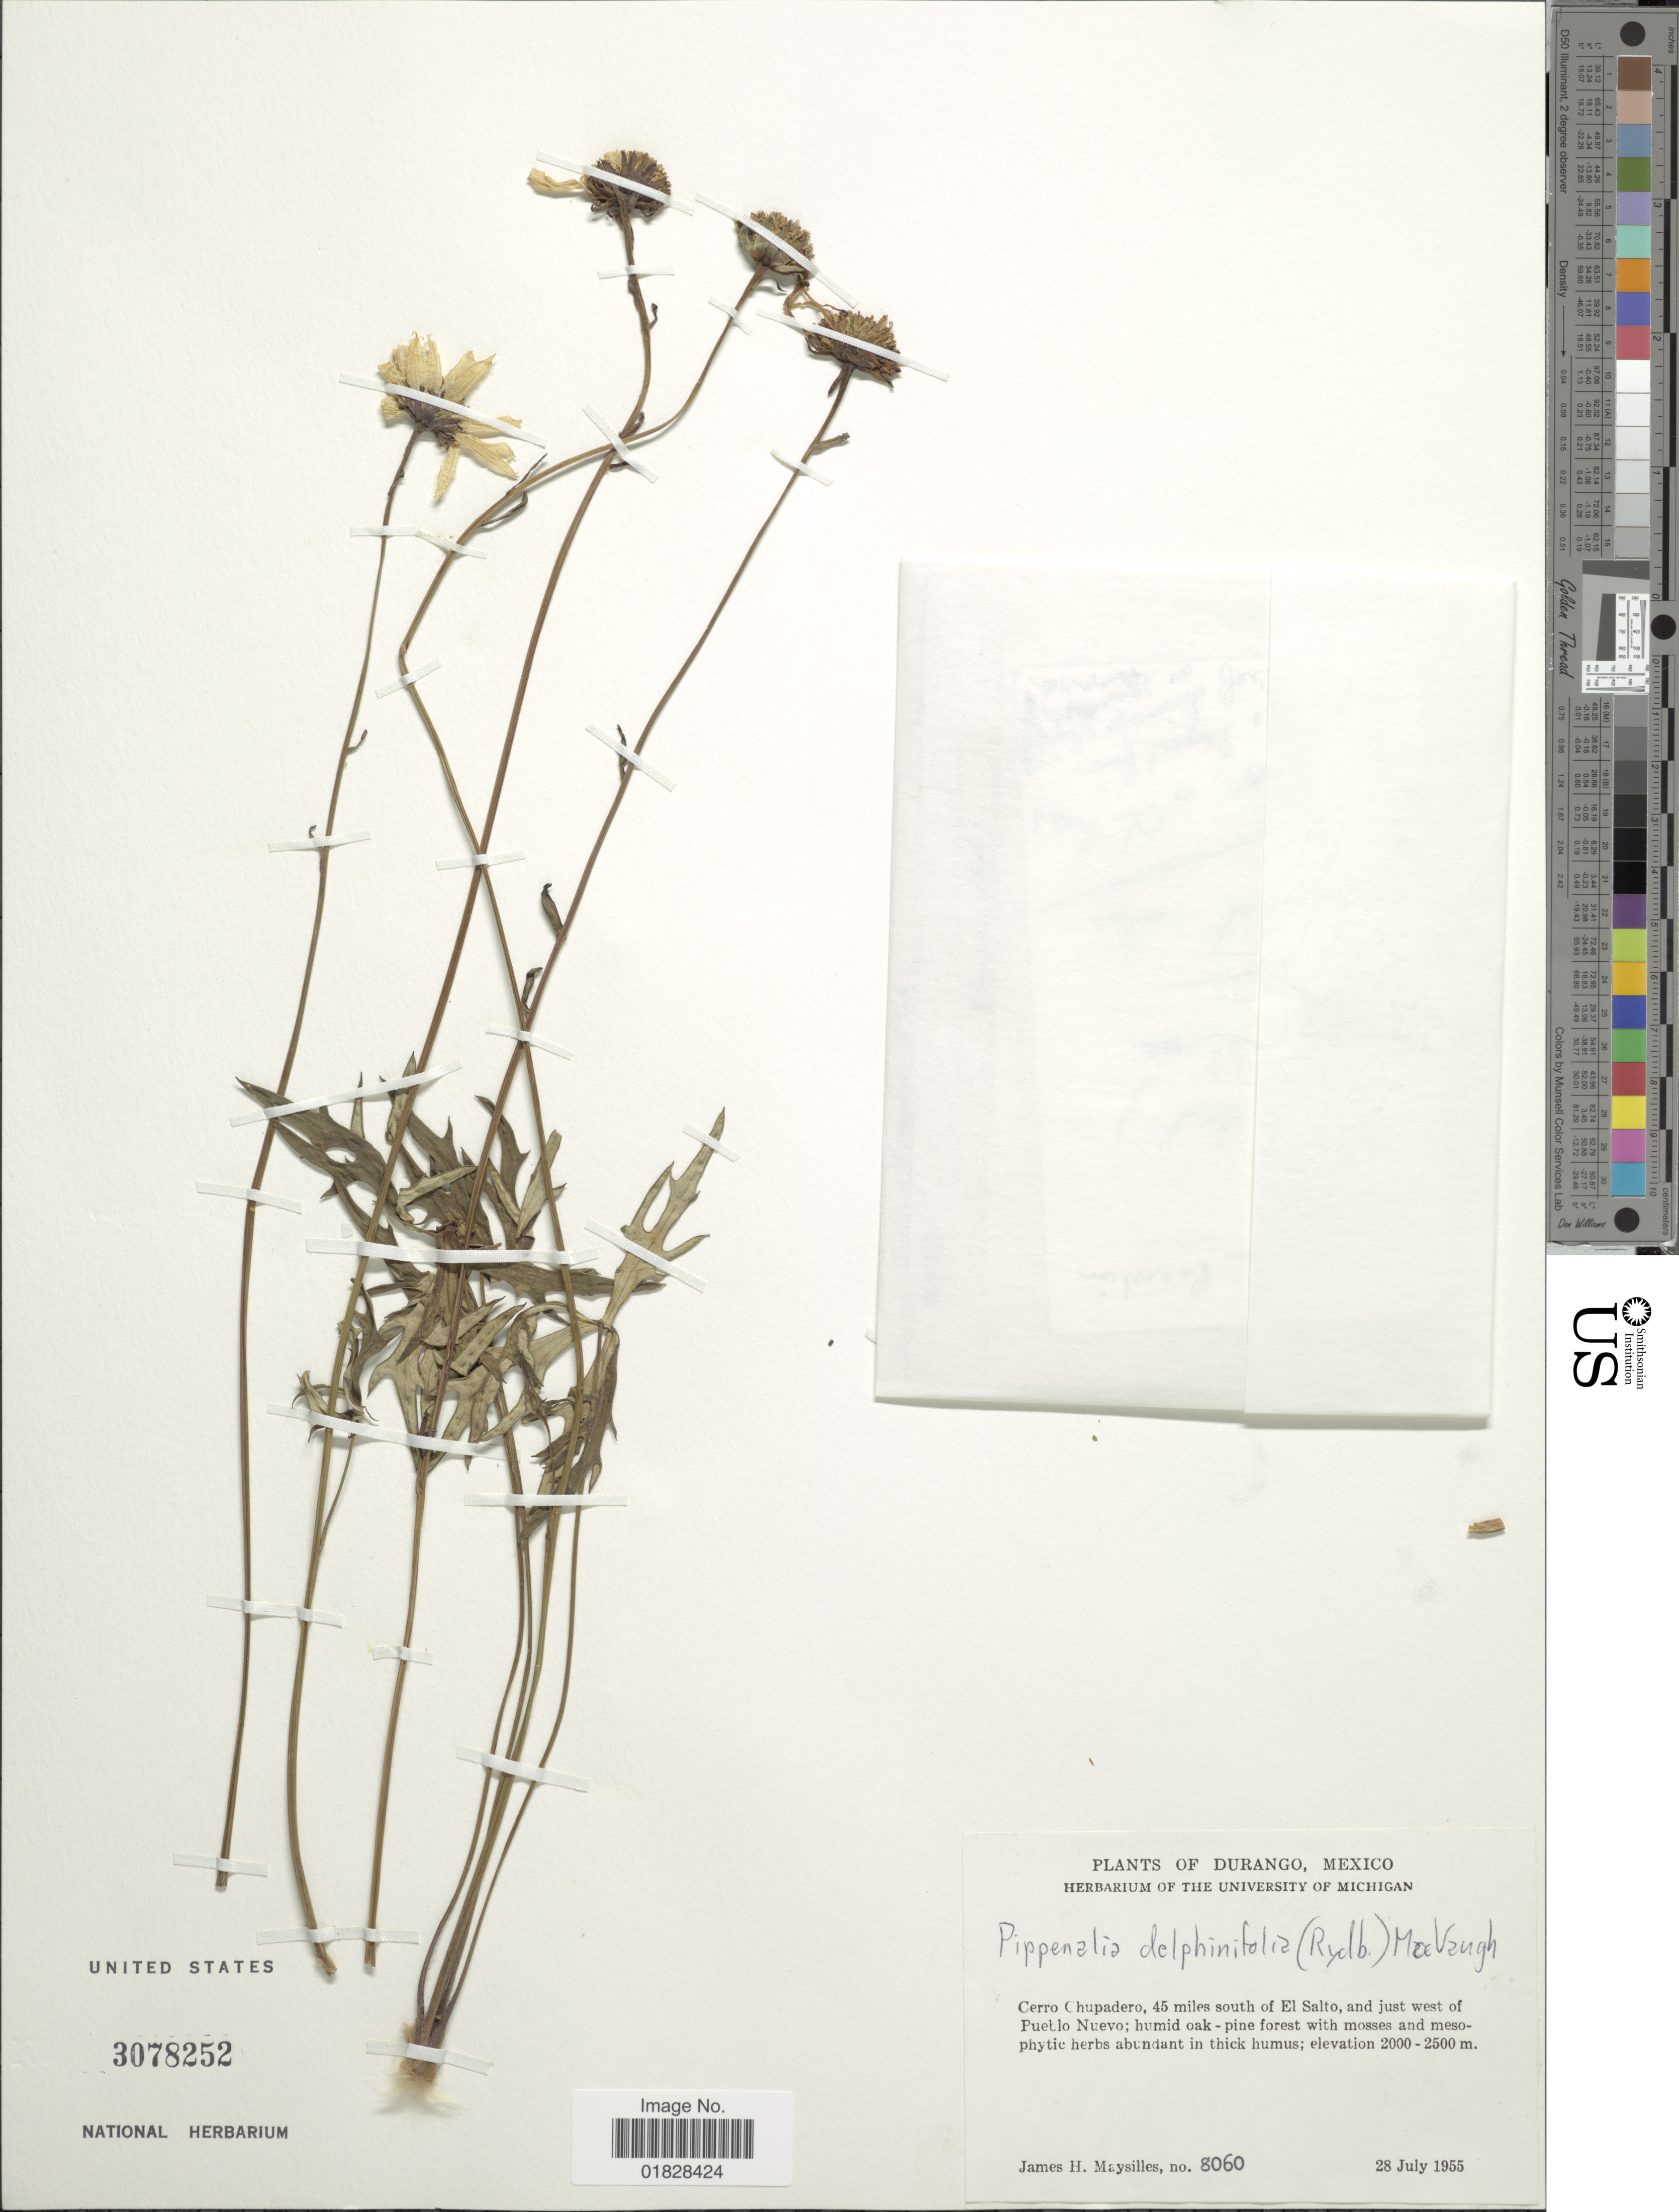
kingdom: Plantae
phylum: Tracheophyta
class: Magnoliopsida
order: Asterales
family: Asteraceae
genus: Pippenalia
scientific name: Pippenalia delphinifolia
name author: (Rydb.) McVaugh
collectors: J. Maysilles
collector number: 8060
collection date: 1955-07-28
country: Mexico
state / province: Durango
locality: Cerro Chupadero, 45 miles south of El Salto, and just west of Pueblo Nuevo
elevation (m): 2000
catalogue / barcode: US 3078252